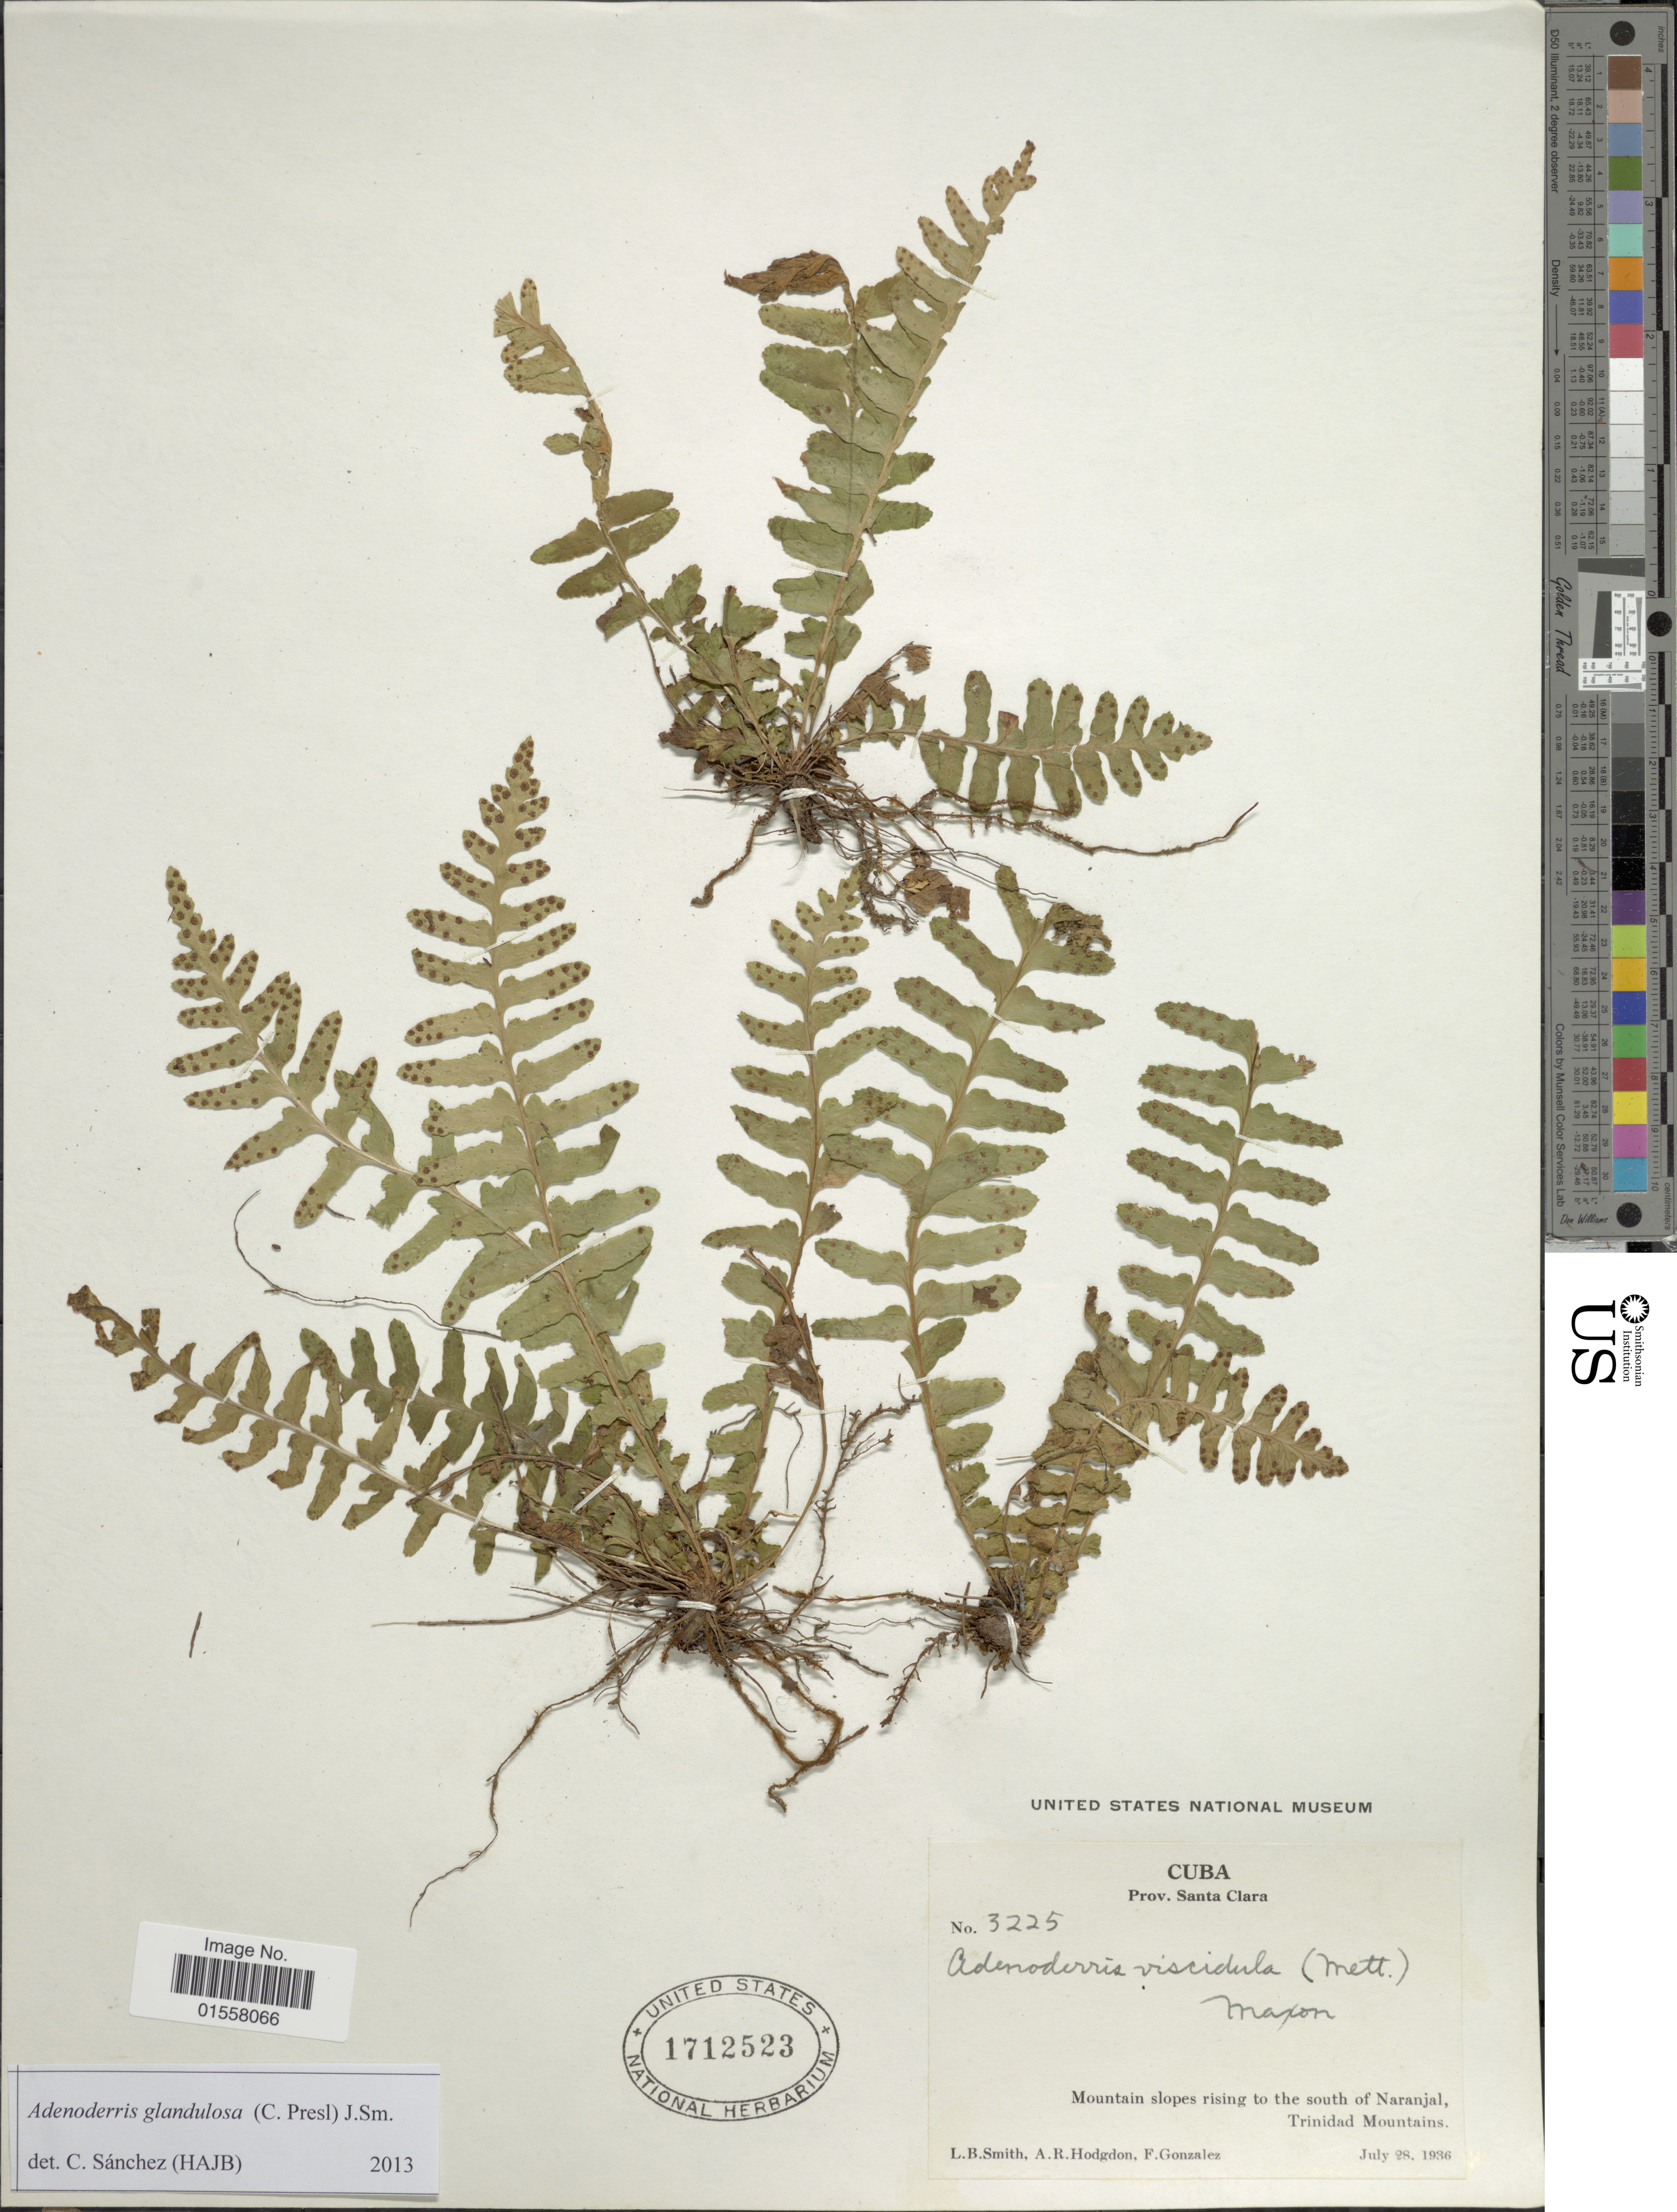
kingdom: Plantae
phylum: Tracheophyta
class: Polypodiopsida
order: Polypodiales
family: Dryopteridaceae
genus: Polystichum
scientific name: Polystichum glandulosum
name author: C. Presl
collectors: L. Smith, A. R. Hodgdon & F. Gonzalez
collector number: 3225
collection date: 1936-07-28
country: Cuba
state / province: Las Villas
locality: Prov. Santa Clara, Mountain slopes rising to the south of Naranjal, Trinidad Mountains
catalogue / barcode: US 1712523